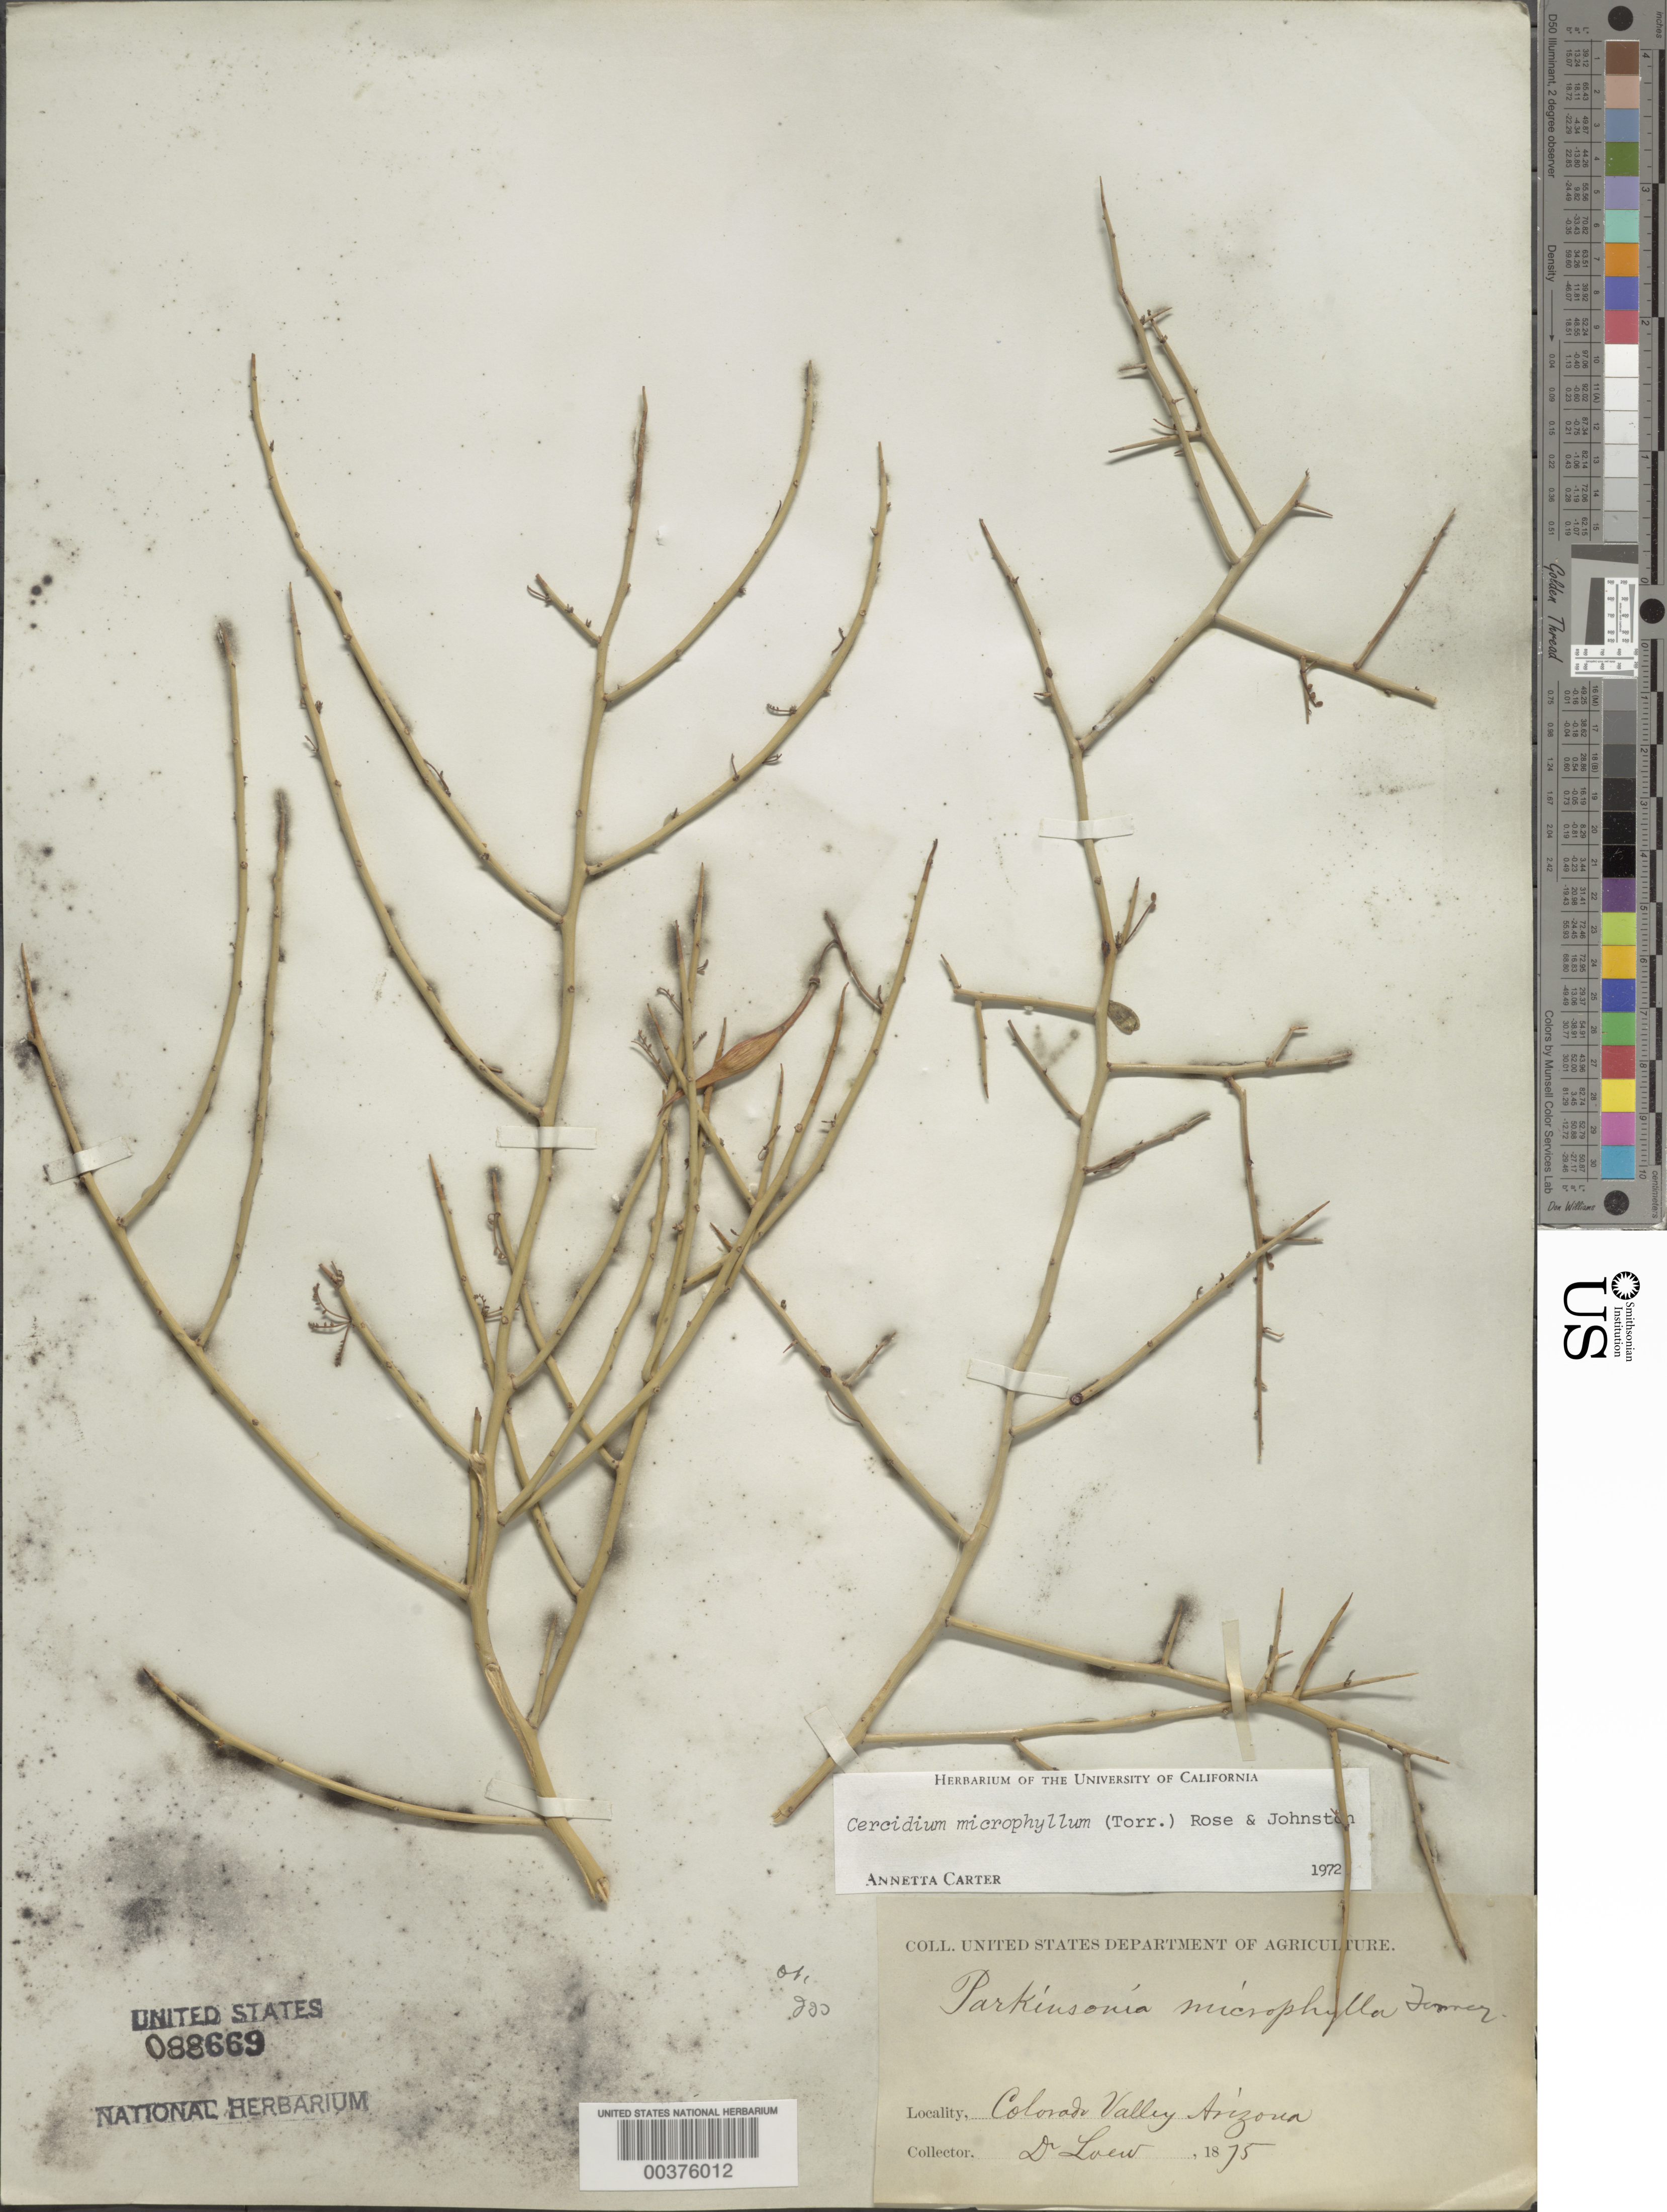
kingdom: Plantae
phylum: Tracheophyta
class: Magnoliopsida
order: Fabales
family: Fabaceae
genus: Parkinsonia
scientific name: Parkinsonia microphylla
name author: Torr.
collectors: O. Loew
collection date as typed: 1875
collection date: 1875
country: United States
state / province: Arizona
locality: Colonial valley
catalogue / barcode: US 88669